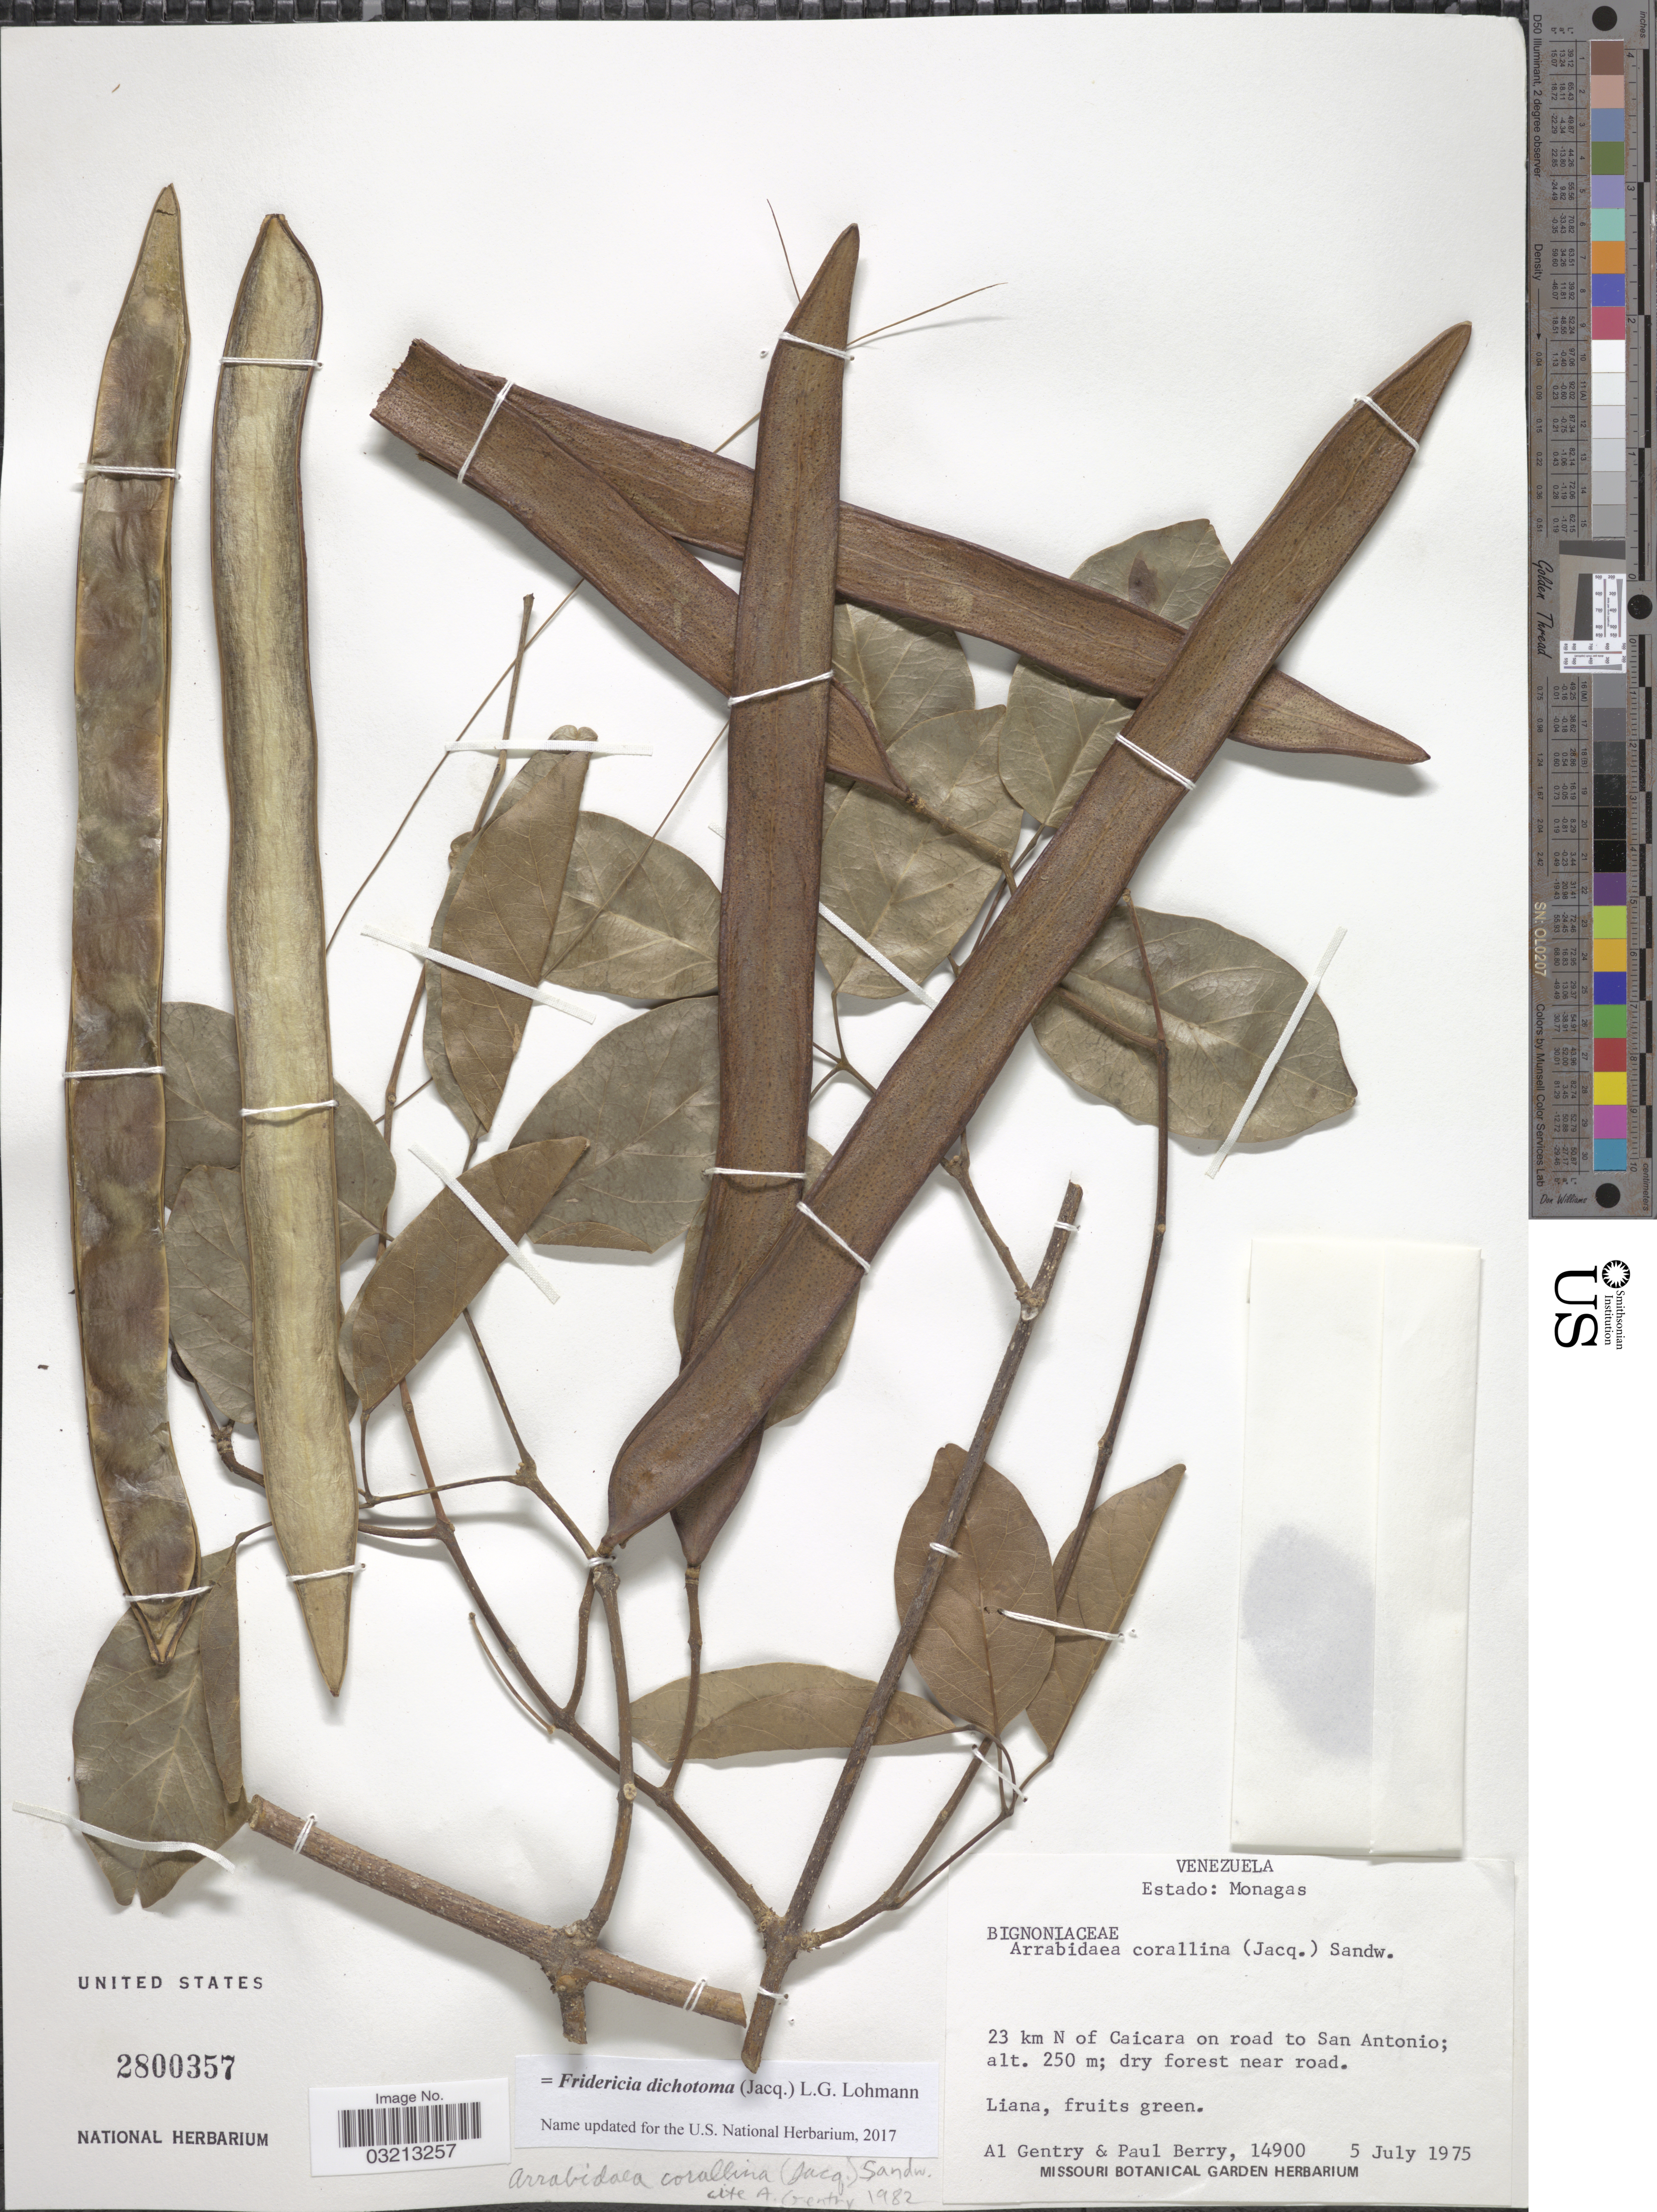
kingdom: Plantae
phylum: Tracheophyta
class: Magnoliopsida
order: Lamiales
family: Bignoniaceae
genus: Fridericia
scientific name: Fridericia dichotoma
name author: (Jacq.) L.G. Lohmann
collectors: A. H. Gentry & P. E. Berry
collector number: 14900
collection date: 1975-07-05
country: Venezuela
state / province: Monagas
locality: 23 km N of Caicara on road to San Antonio.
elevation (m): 250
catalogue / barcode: US 2800357